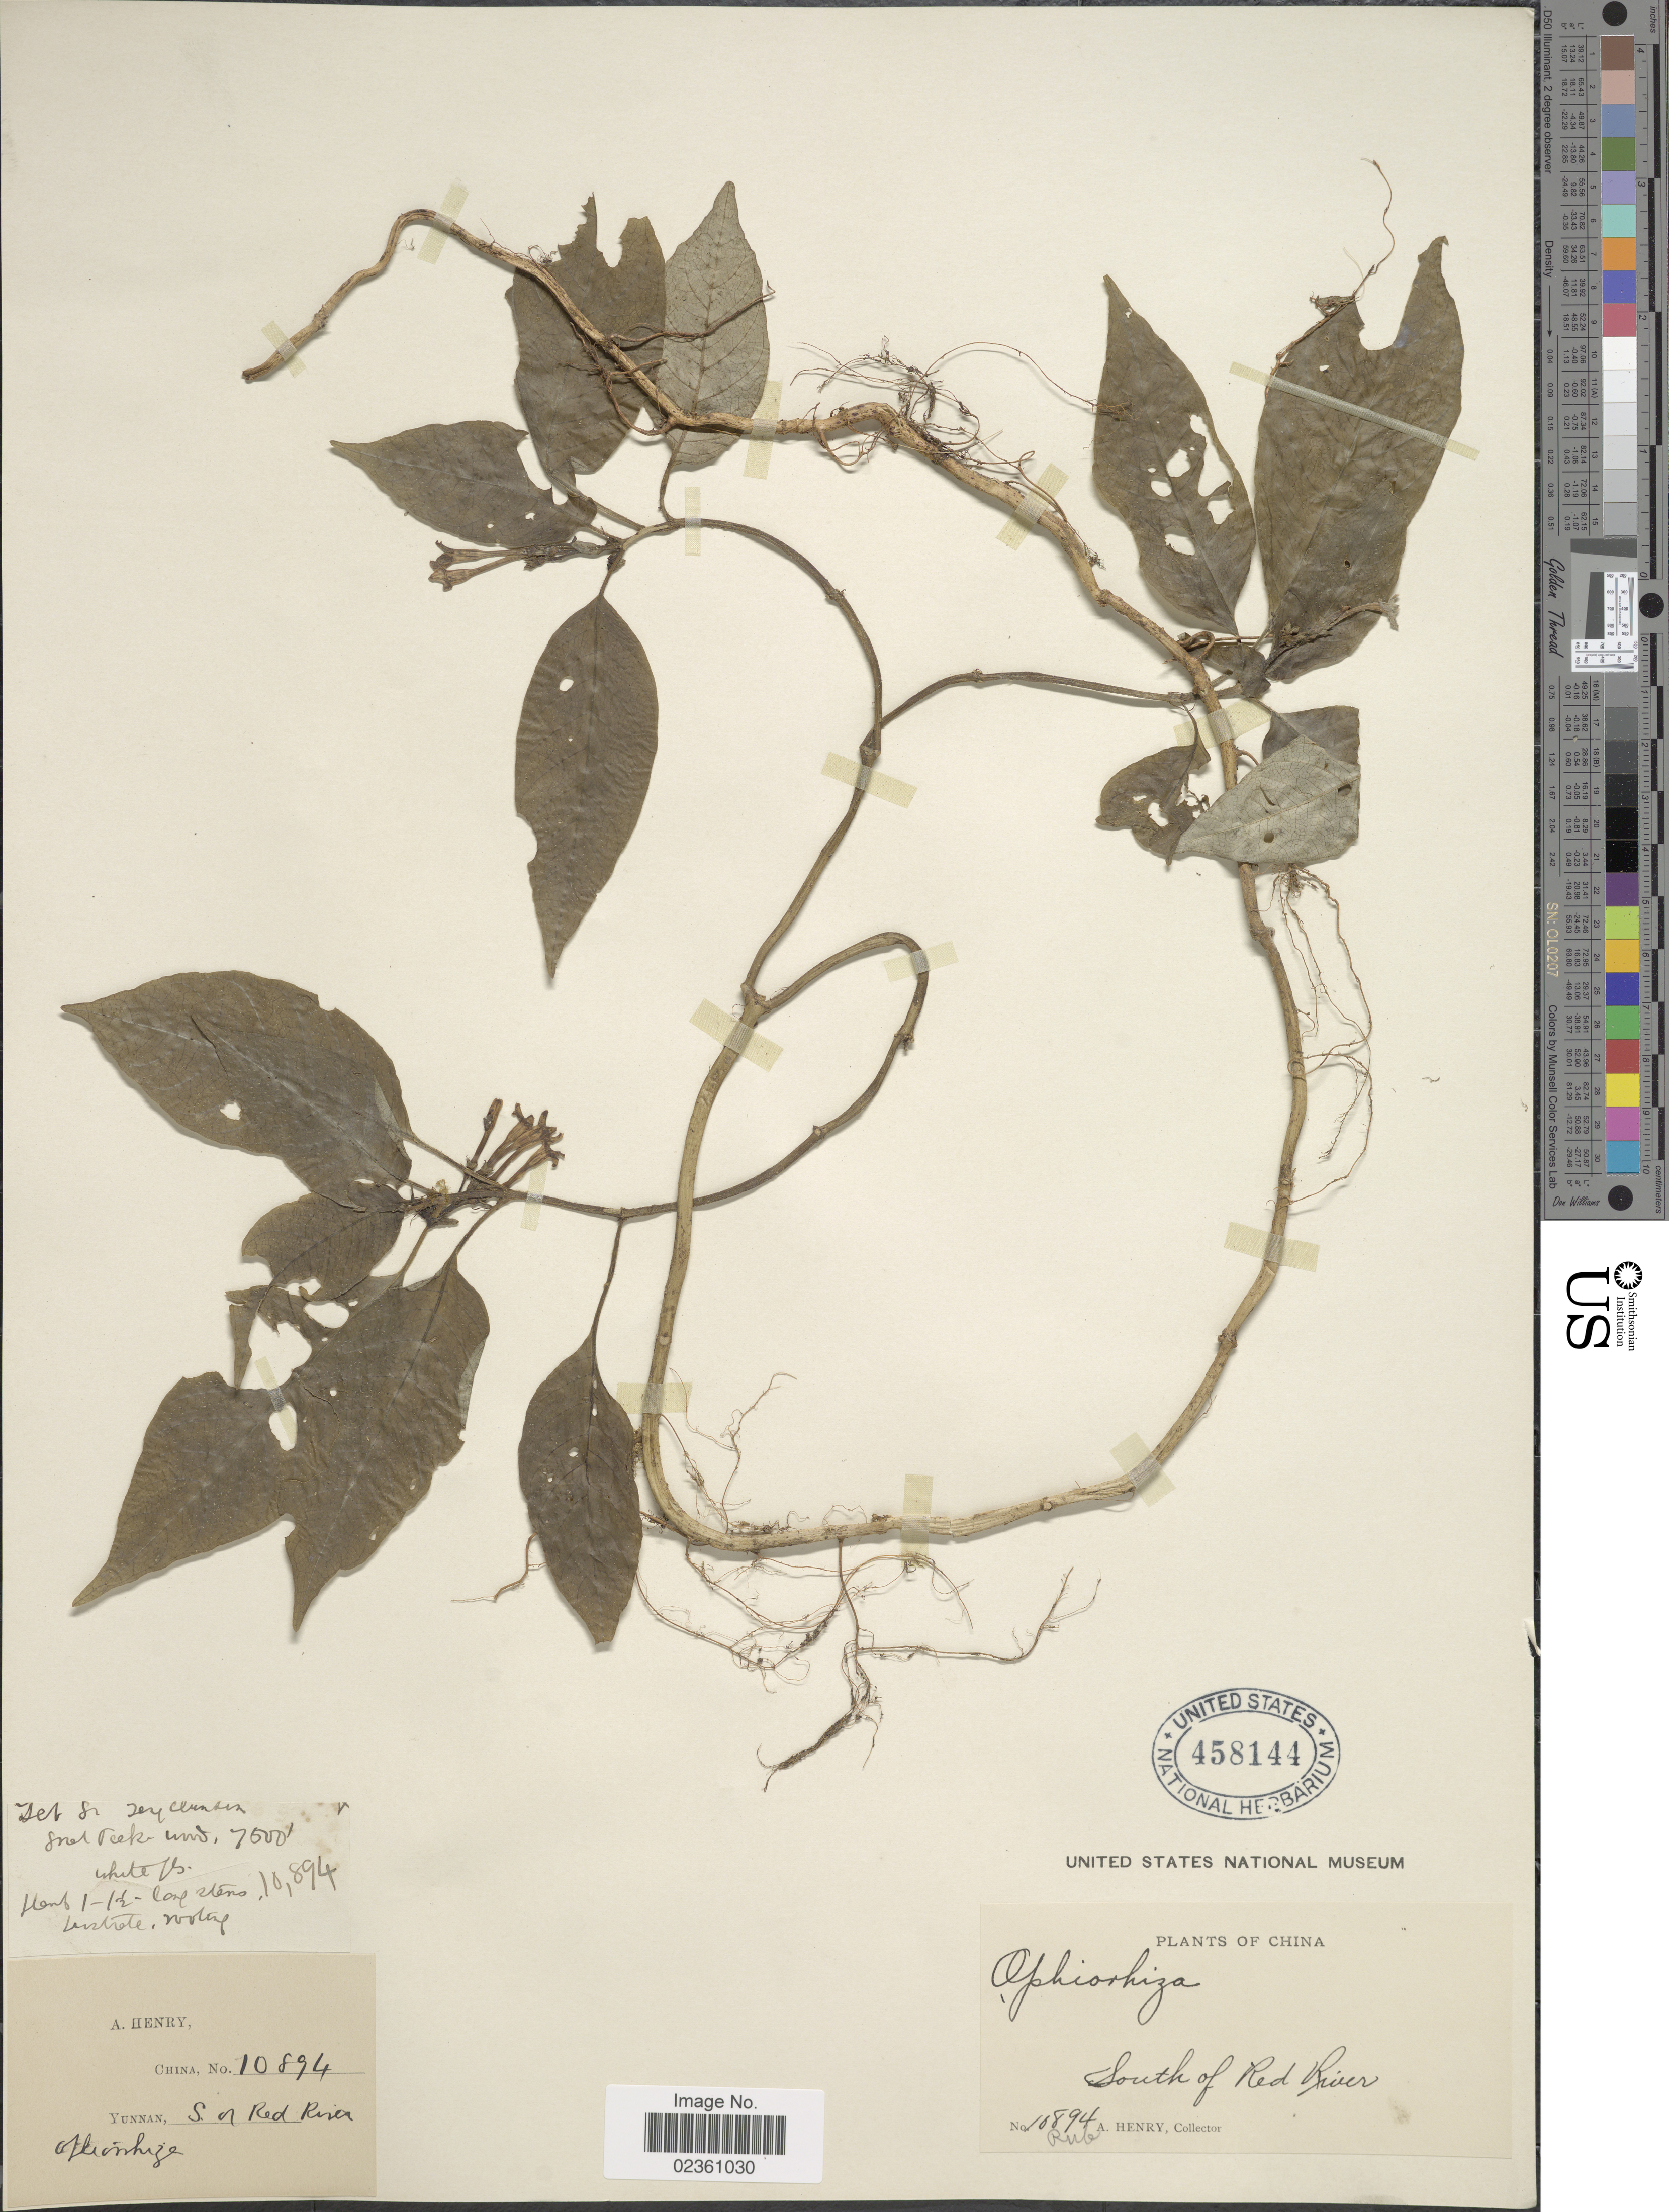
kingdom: Plantae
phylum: Tracheophyta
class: Magnoliopsida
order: Gentianales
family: Rubiaceae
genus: Ophiorrhiza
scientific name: Ophiorrhiza sp.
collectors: A. Henry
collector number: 10894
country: China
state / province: Yunnan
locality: South of Red River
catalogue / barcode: US 458144